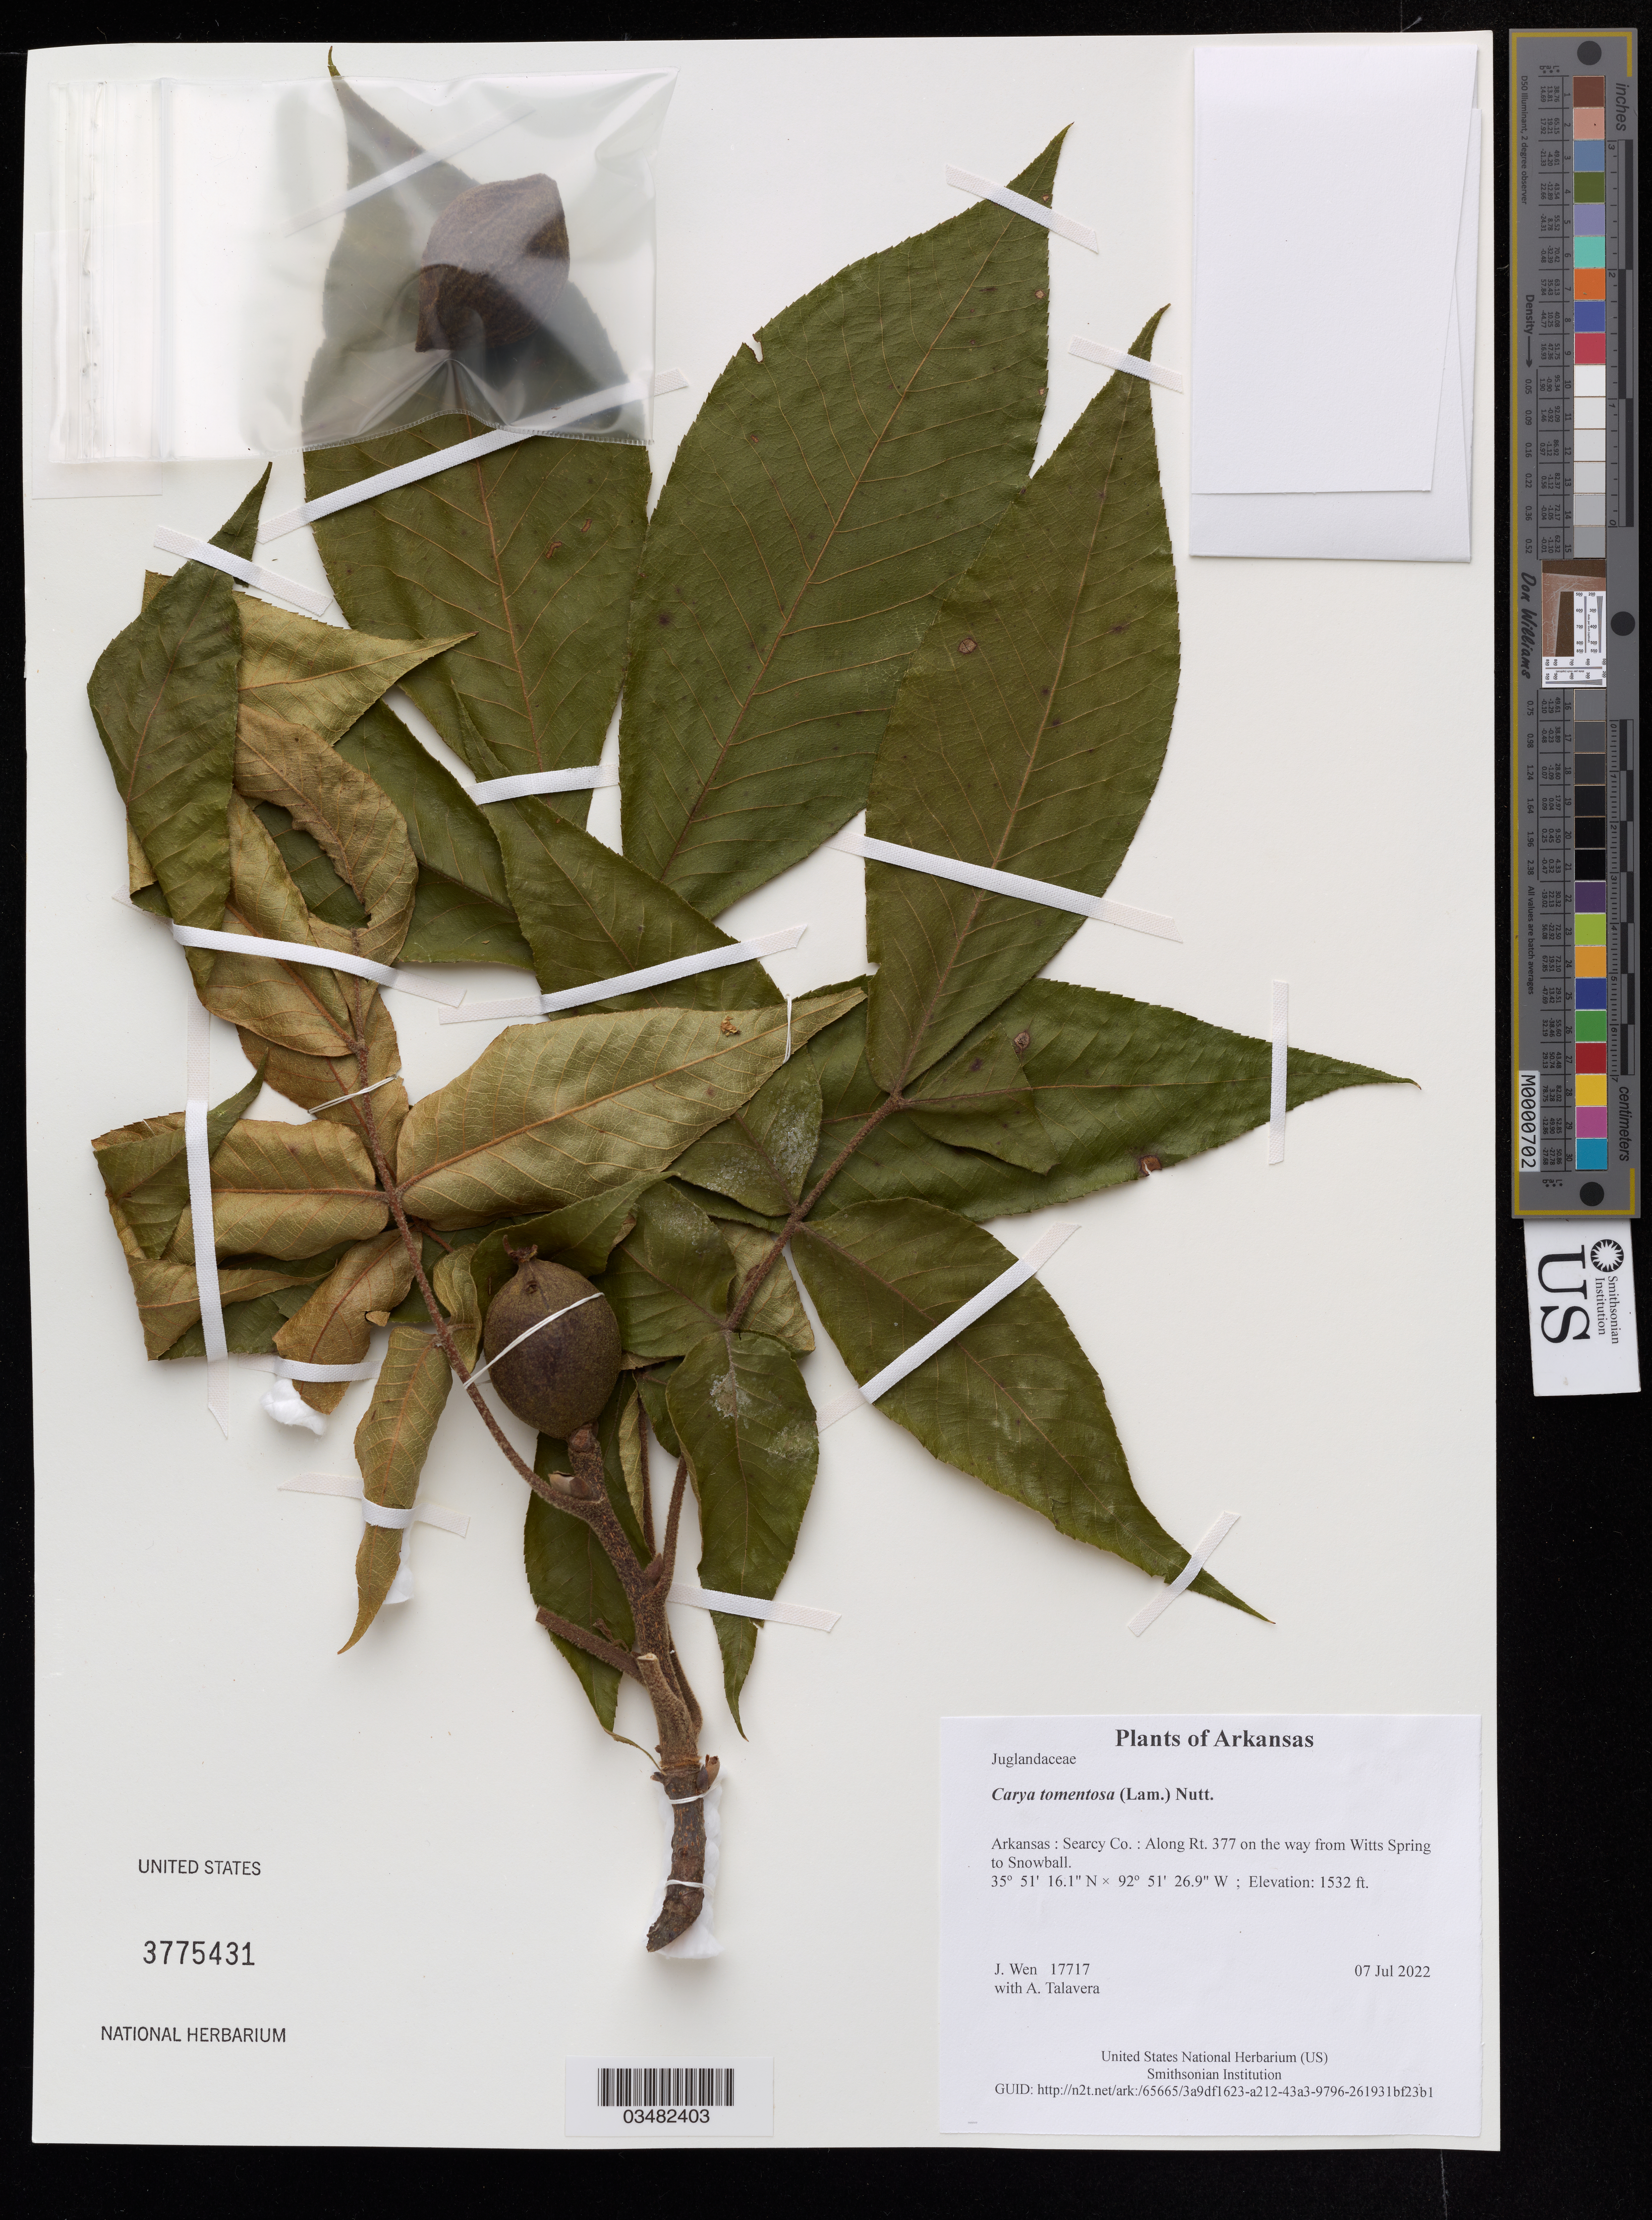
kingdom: Plantae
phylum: Tracheophyta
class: Magnoliopsida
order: Vitales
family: Vitaceae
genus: Vitis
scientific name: Vitis vulpina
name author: L.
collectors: J. Wen & A. Talavera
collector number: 17716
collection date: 2022-07-07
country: United States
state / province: Arkansas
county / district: Searcy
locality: Along Rt. 377 on the way from Witts Spring to Snowball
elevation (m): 467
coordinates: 35 51.269 N, 92 51.448 W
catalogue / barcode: US 3775430